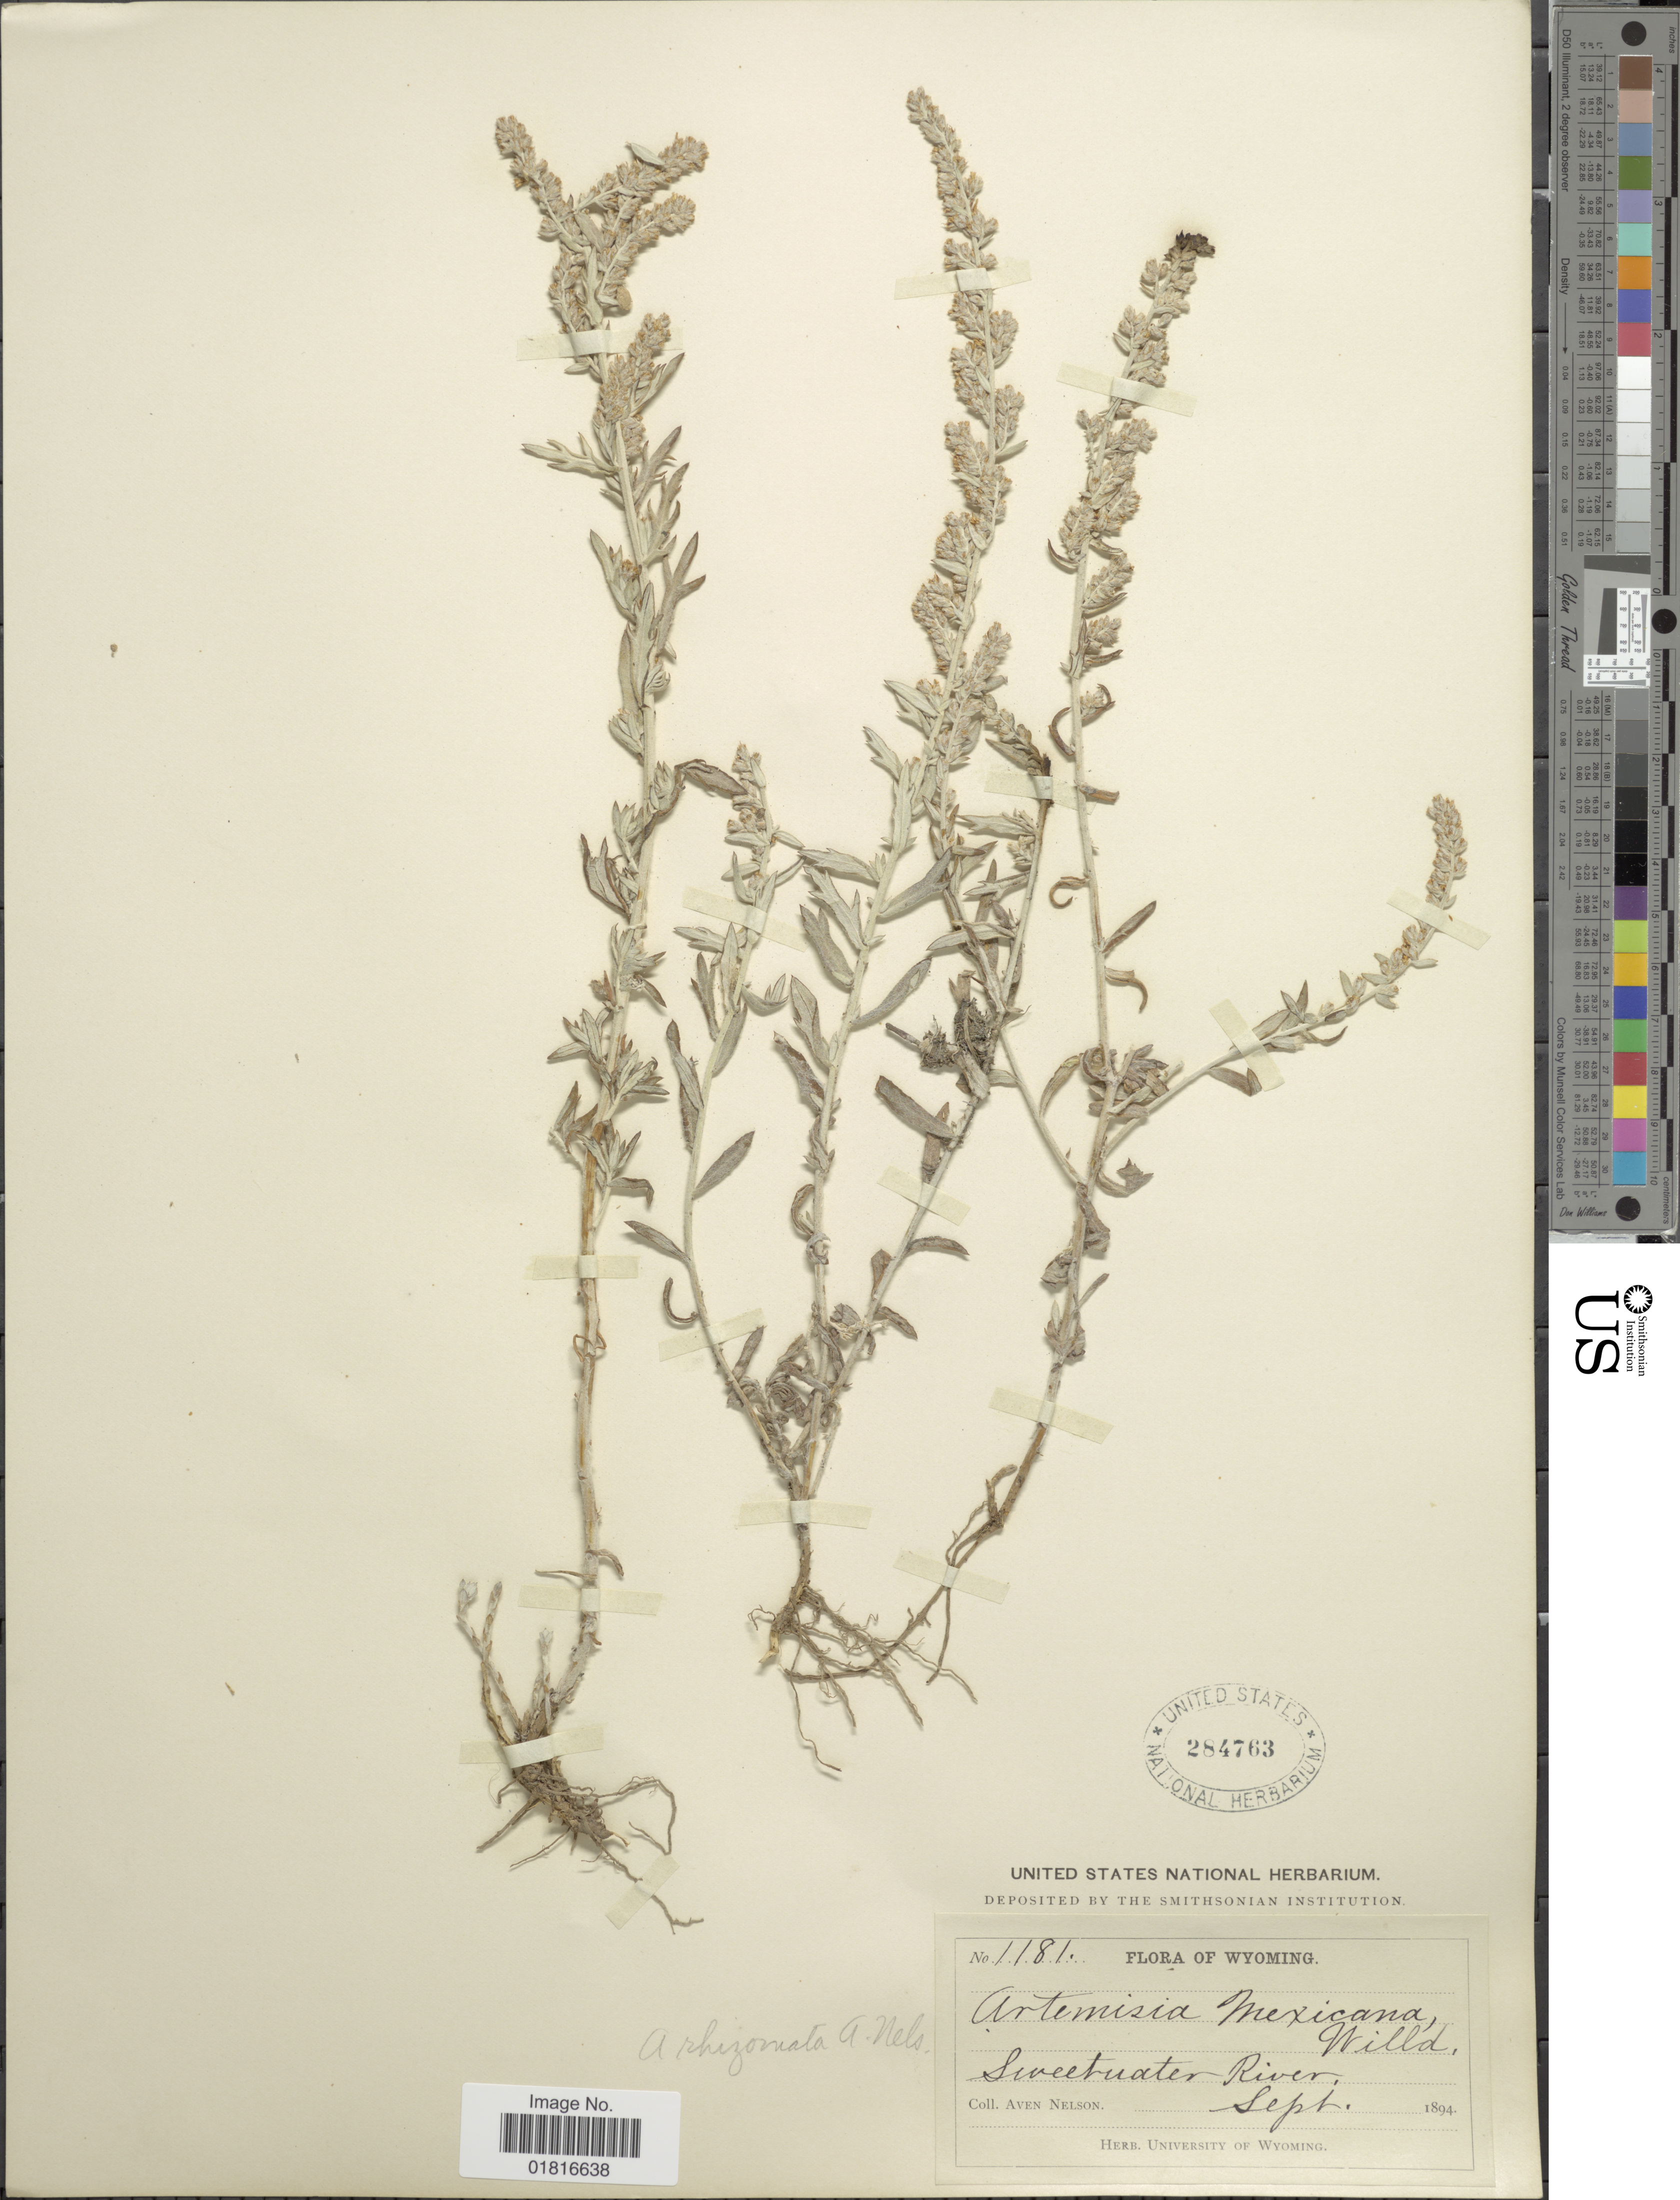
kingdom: Plantae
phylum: Tracheophyta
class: Magnoliopsida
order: Asterales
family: Asteraceae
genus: Artemisia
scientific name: Artemisia rhizomata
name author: A. Nelson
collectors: A. Nelson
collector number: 1181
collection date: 1894-09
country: United States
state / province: Wyoming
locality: Sweetwater River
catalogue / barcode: US 284763